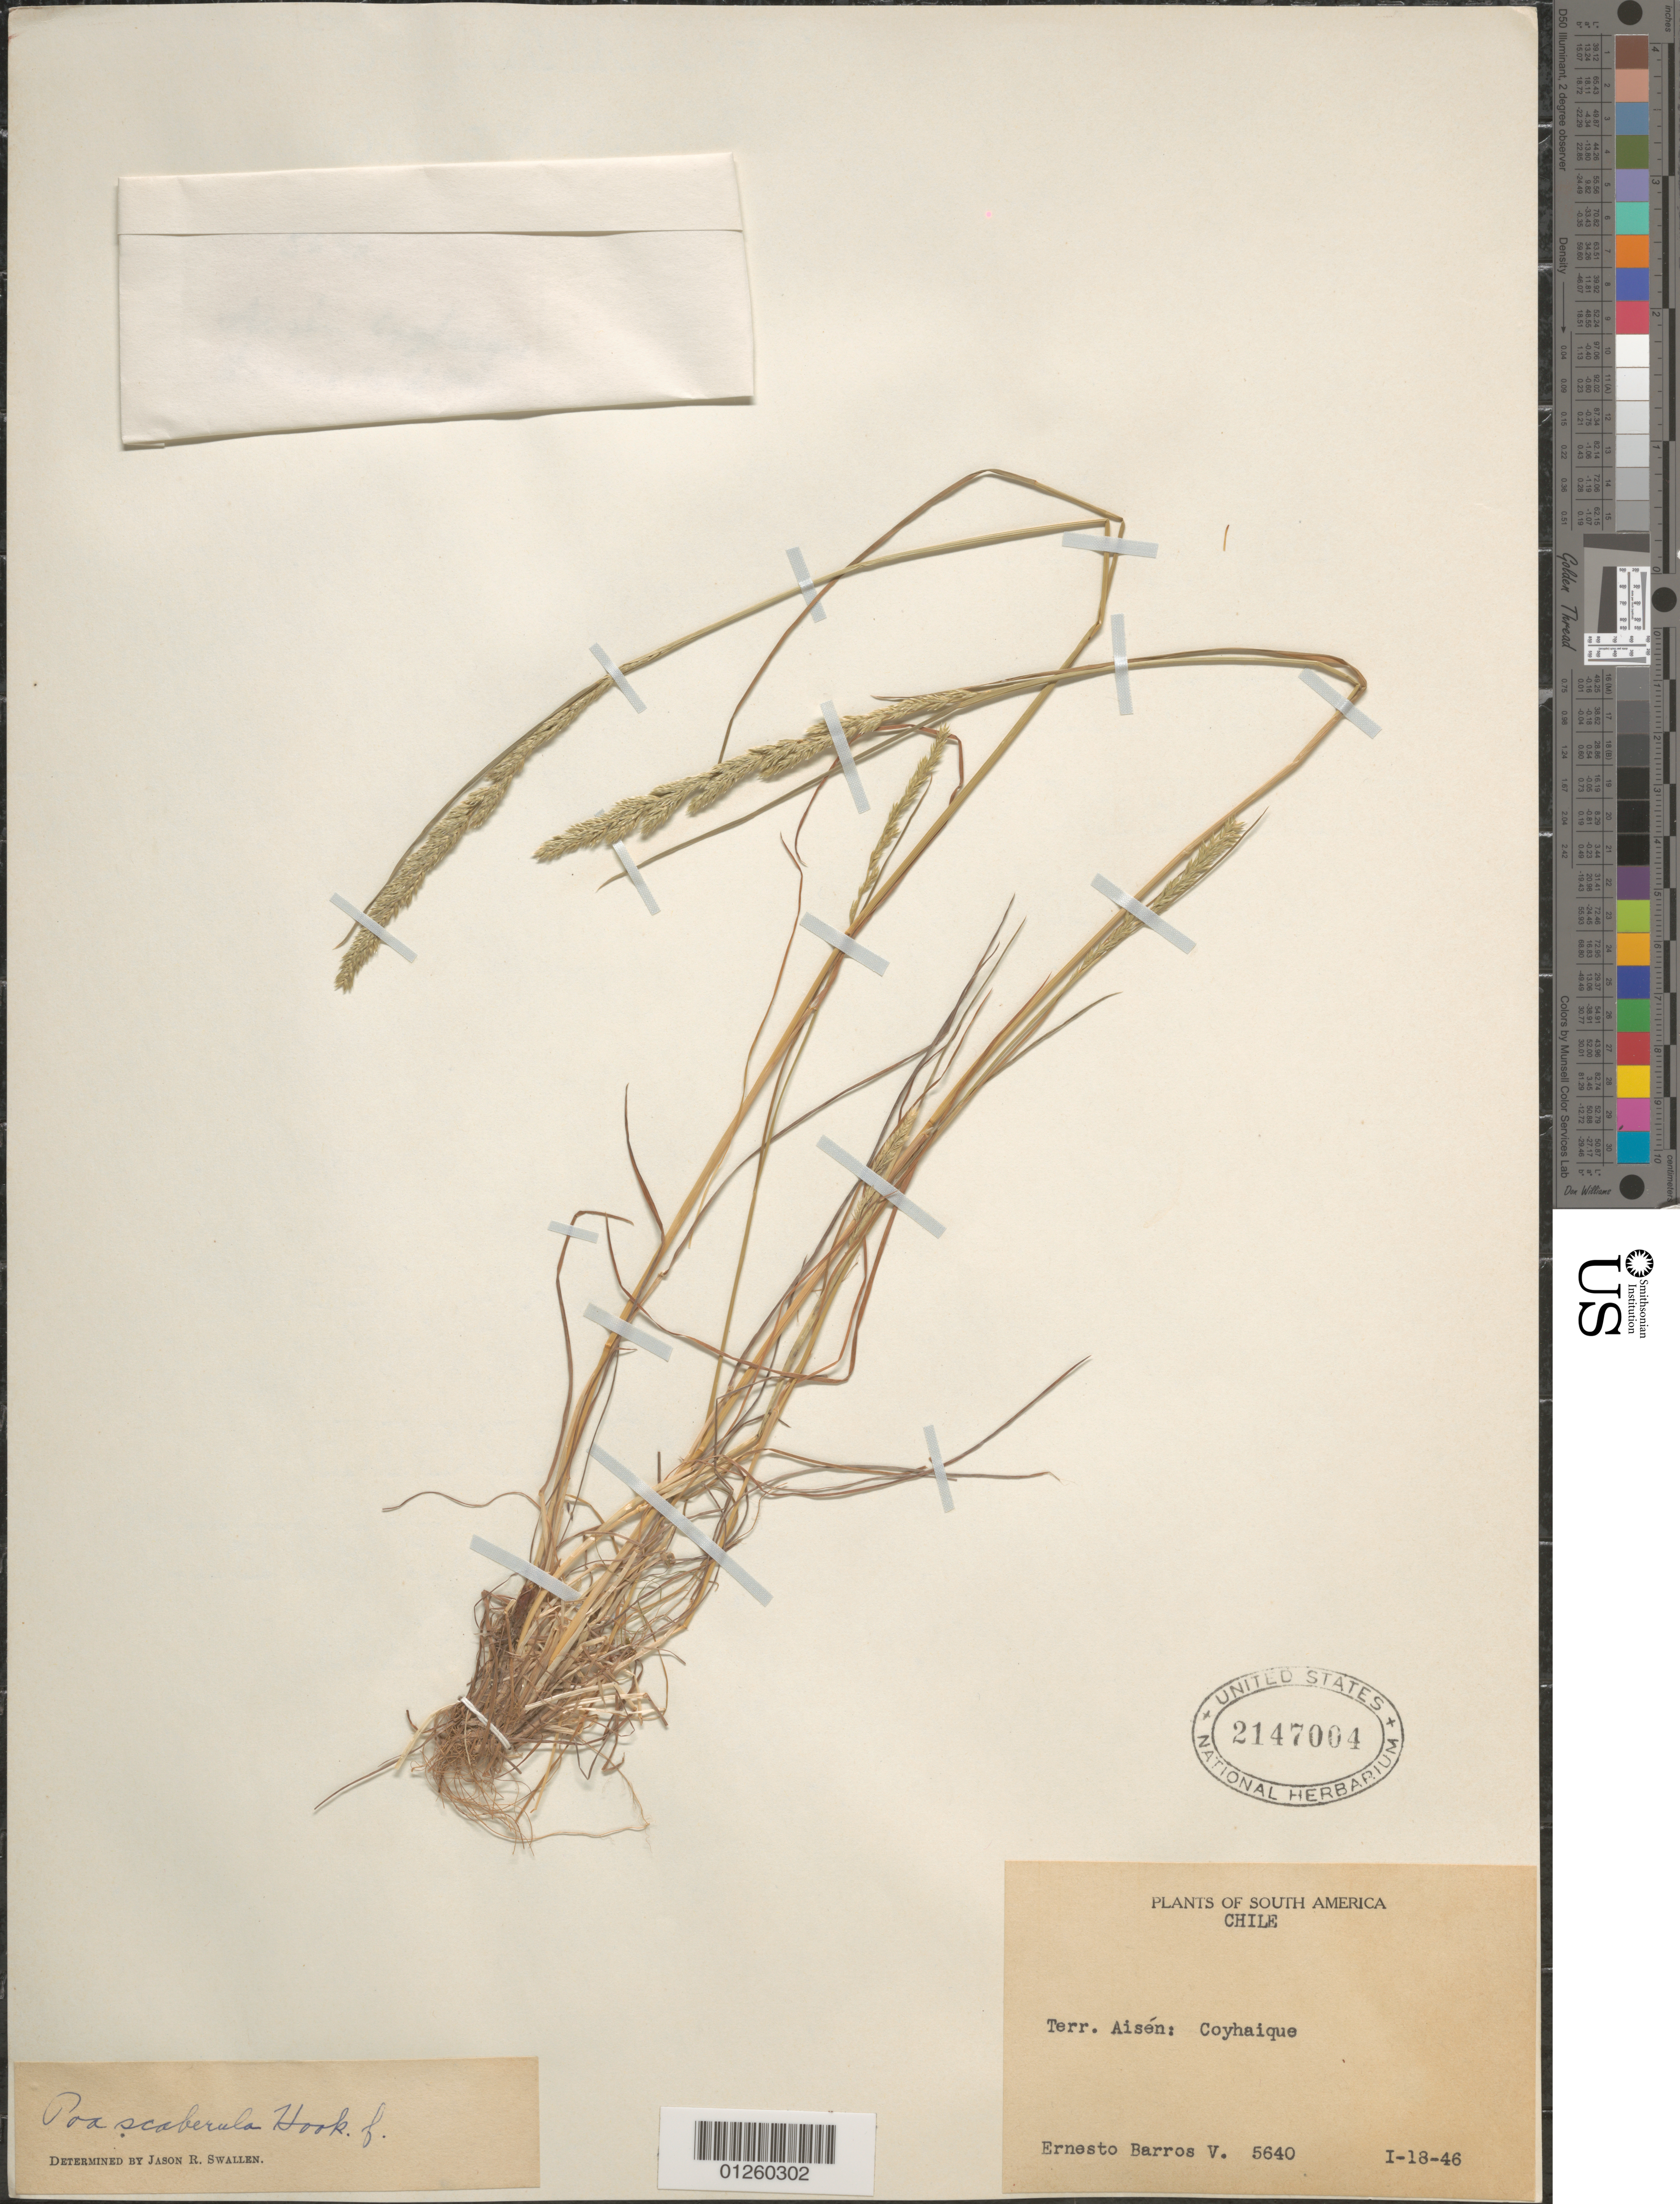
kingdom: Plantae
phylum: Tracheophyta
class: Liliopsida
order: Poales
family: Poaceae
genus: Poa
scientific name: Poa scaberula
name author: Hook. f.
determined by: Soreng, Robert J., Research Associate (BOT), Smithsonian Institution - National Museum of Natural History (UNITED STATES)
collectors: E. Barros V.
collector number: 5640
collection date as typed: I-18-46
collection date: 1946-01-18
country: Chile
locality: Terr. Aysen: Coyhaique.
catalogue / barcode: US 2147004